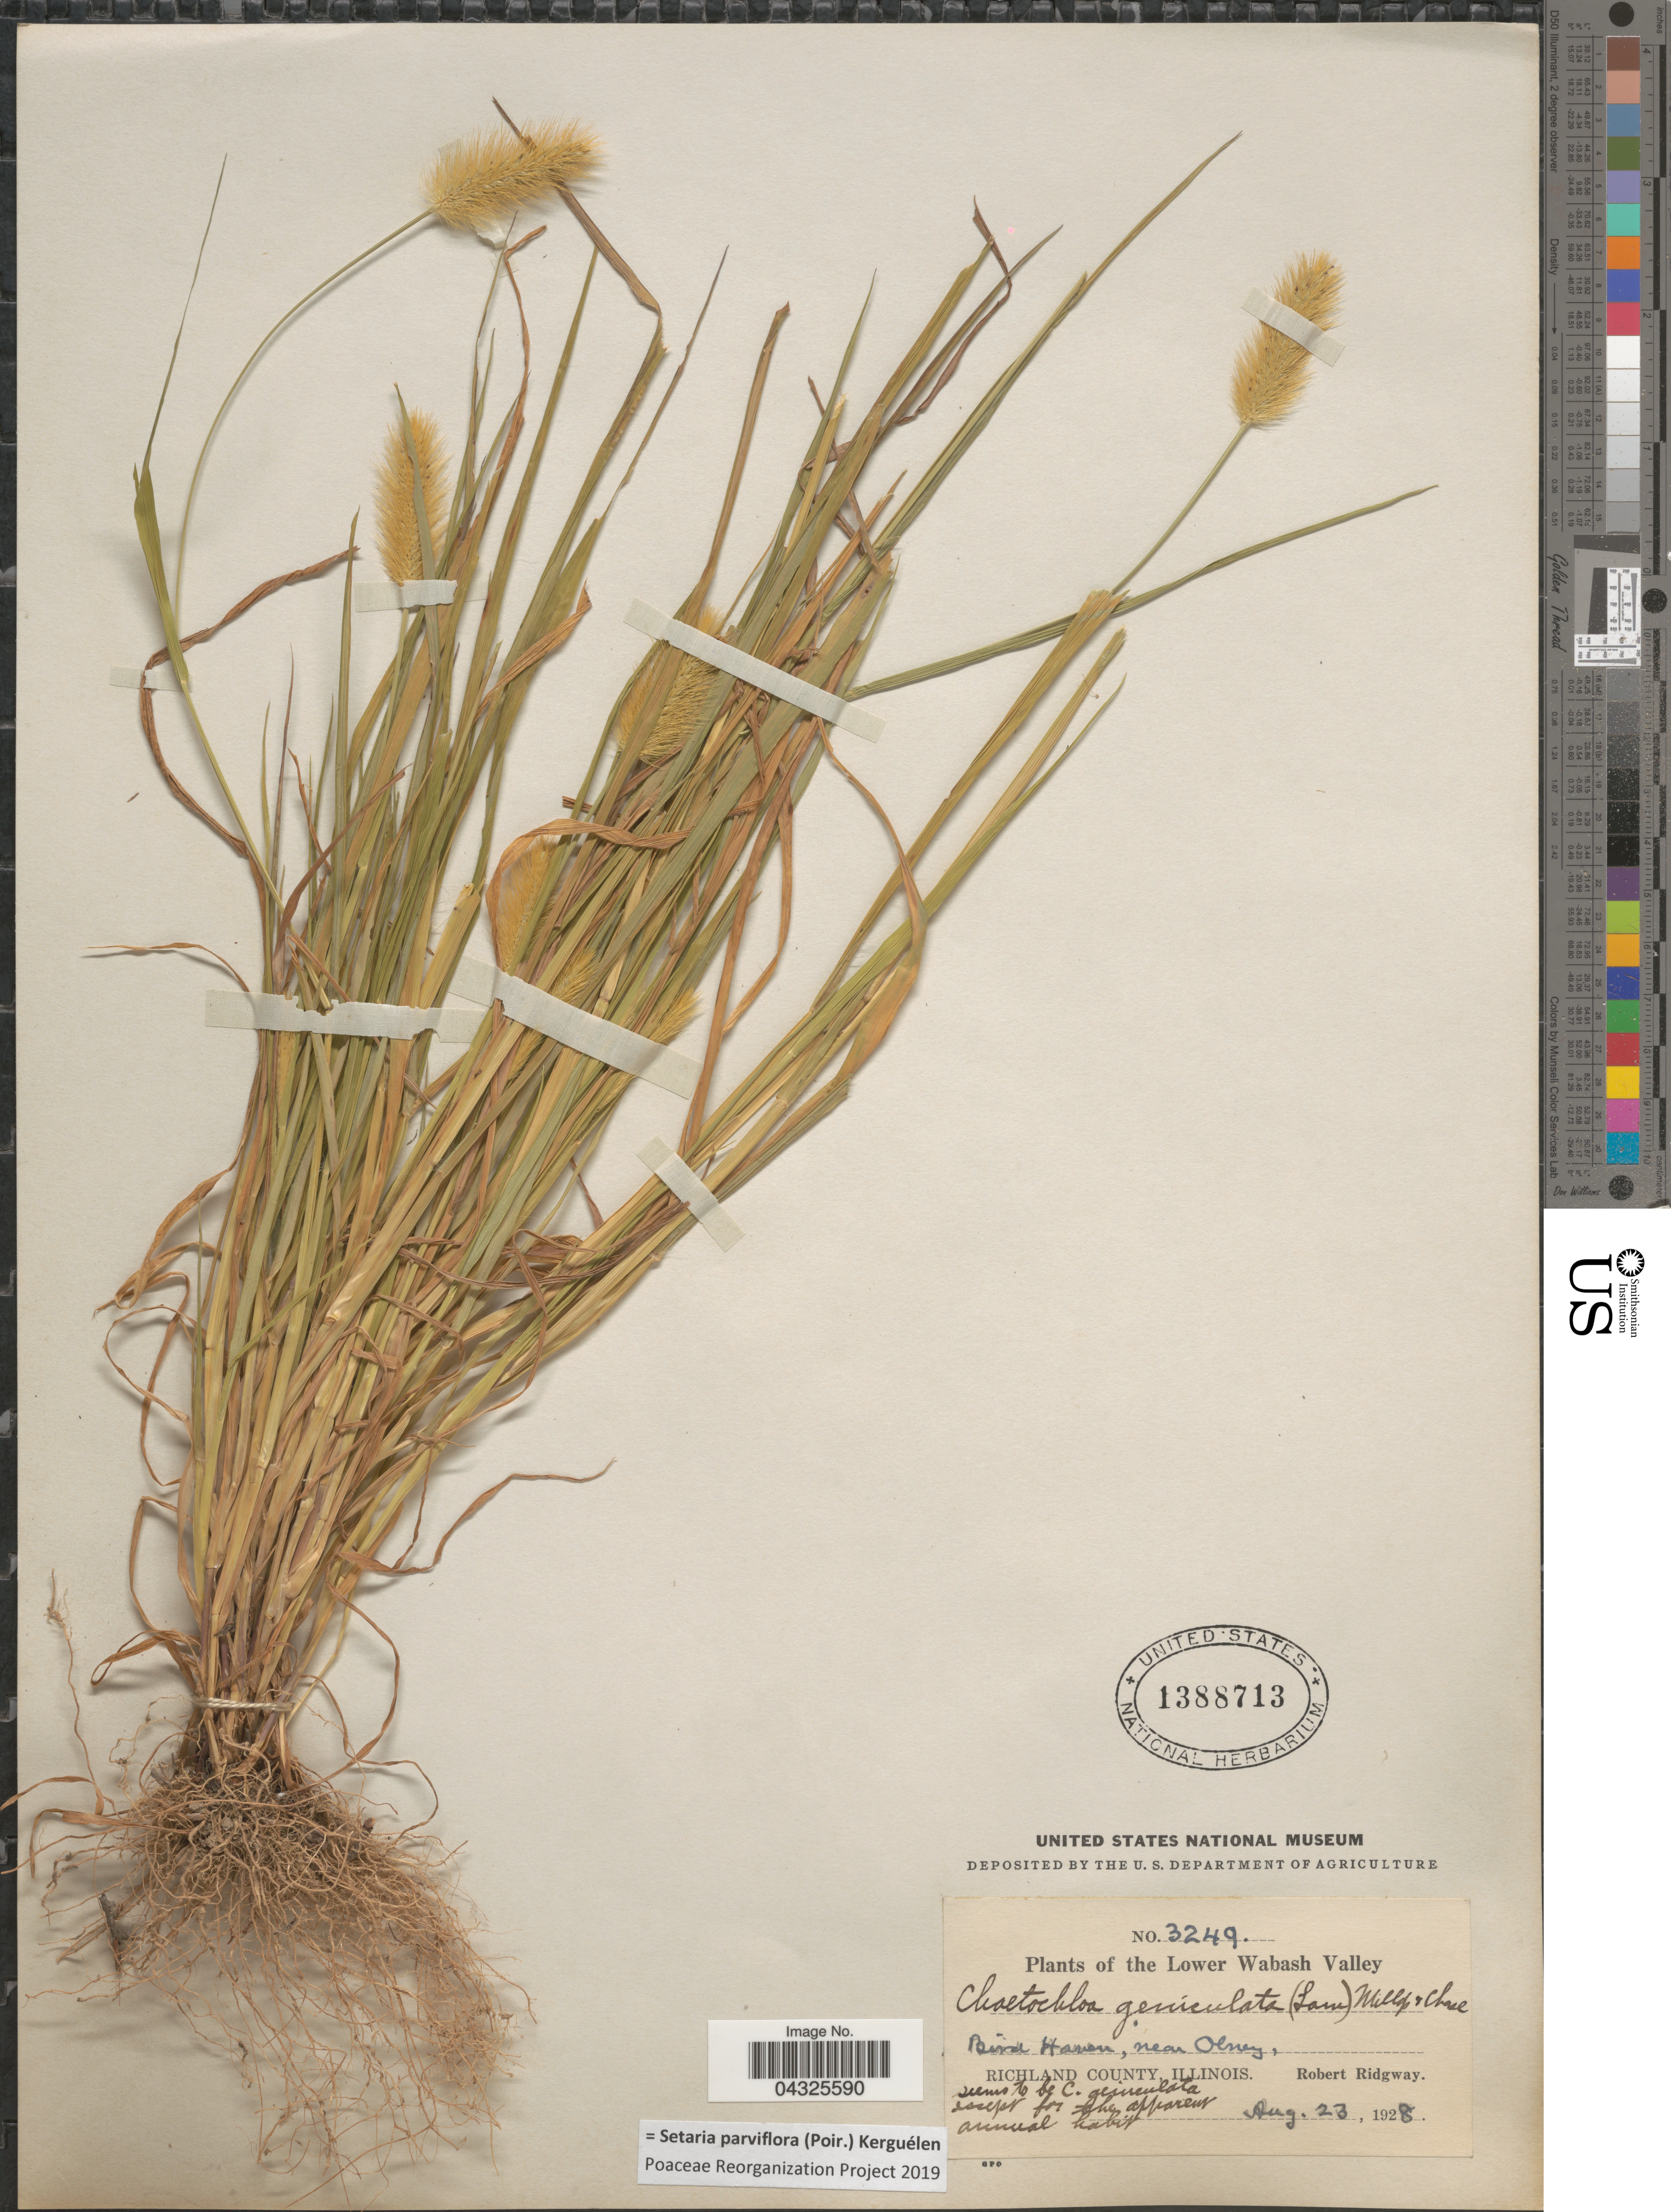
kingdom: Plantae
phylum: Tracheophyta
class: Liliopsida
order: Poales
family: Poaceae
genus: Setaria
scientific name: Setaria parviflora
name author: (Poir.) Kerguélen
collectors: R. Ridgway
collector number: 3249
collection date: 1928-08-23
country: United States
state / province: Illinois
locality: Lower Wabash Valley. Bird Haven, near Olney. Richland County.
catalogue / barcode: US 1388713